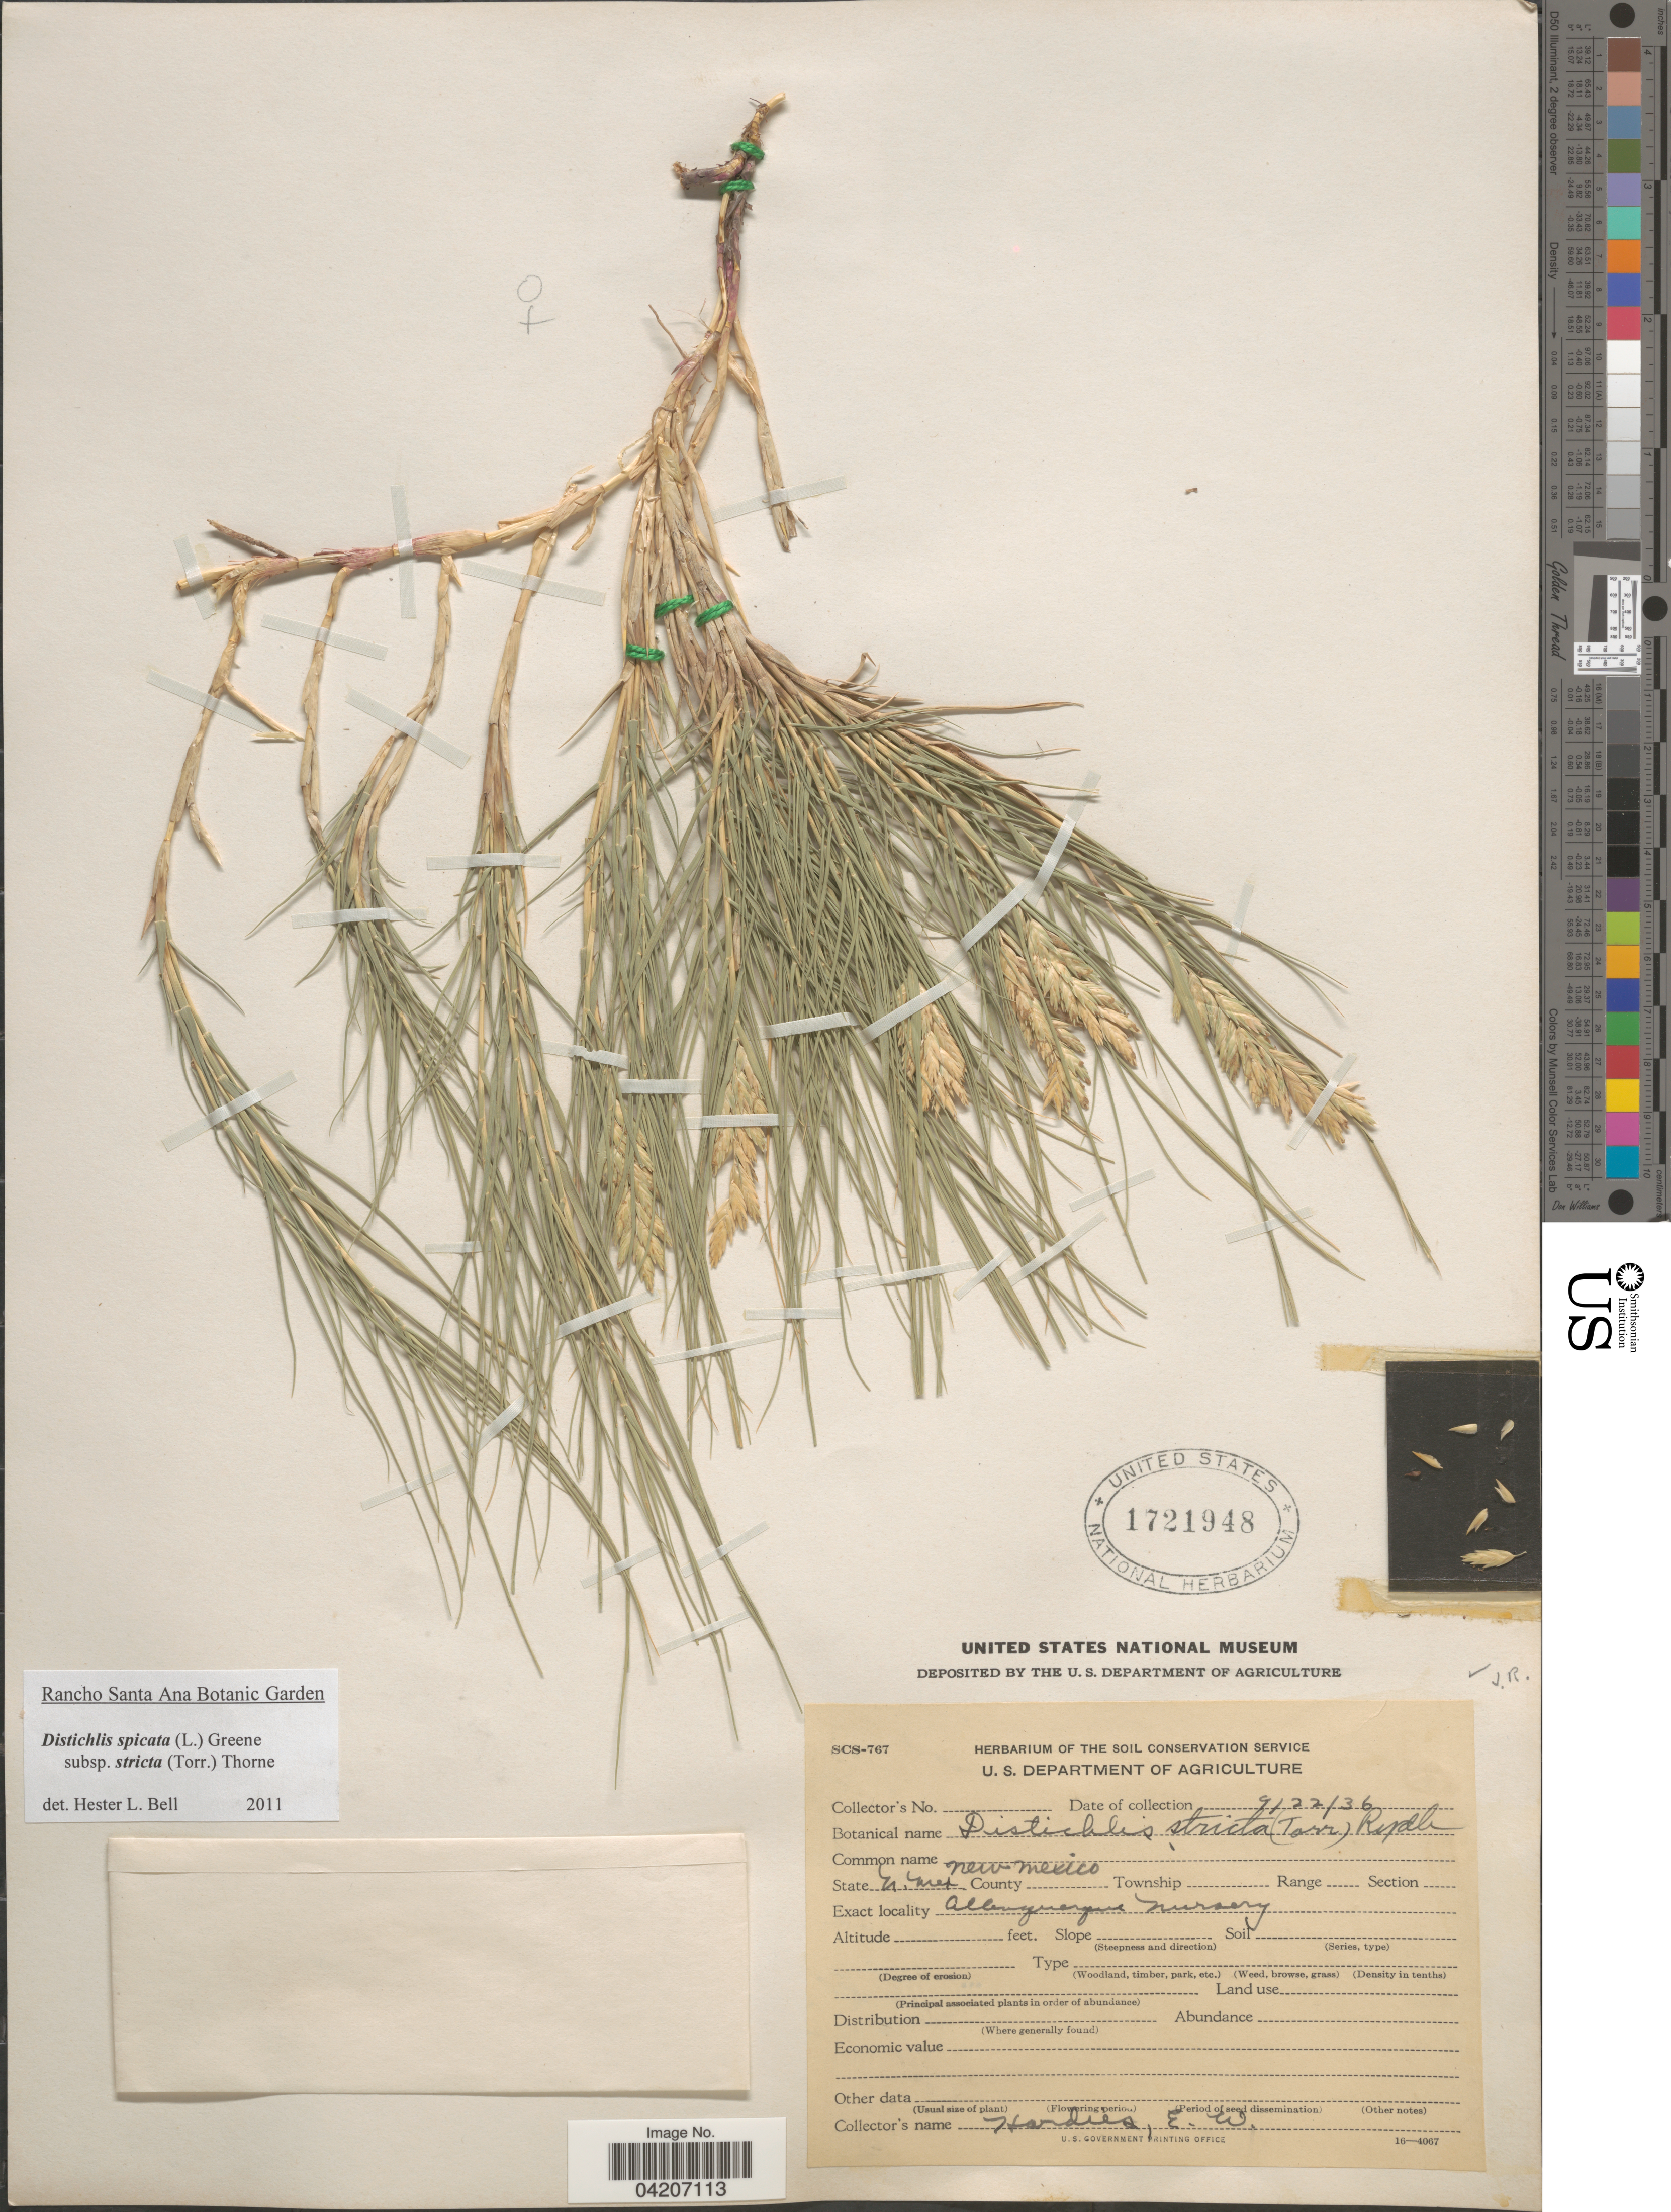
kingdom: Plantae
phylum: Tracheophyta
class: Liliopsida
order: Poales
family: Poaceae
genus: Distichlis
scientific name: Distichlis spicata subsp. stricta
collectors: E. Hardies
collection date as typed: Transcribed d/m/y: 22/9/36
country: United States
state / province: New Mexico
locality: Albuquerque Nursery.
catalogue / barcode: US 1721948